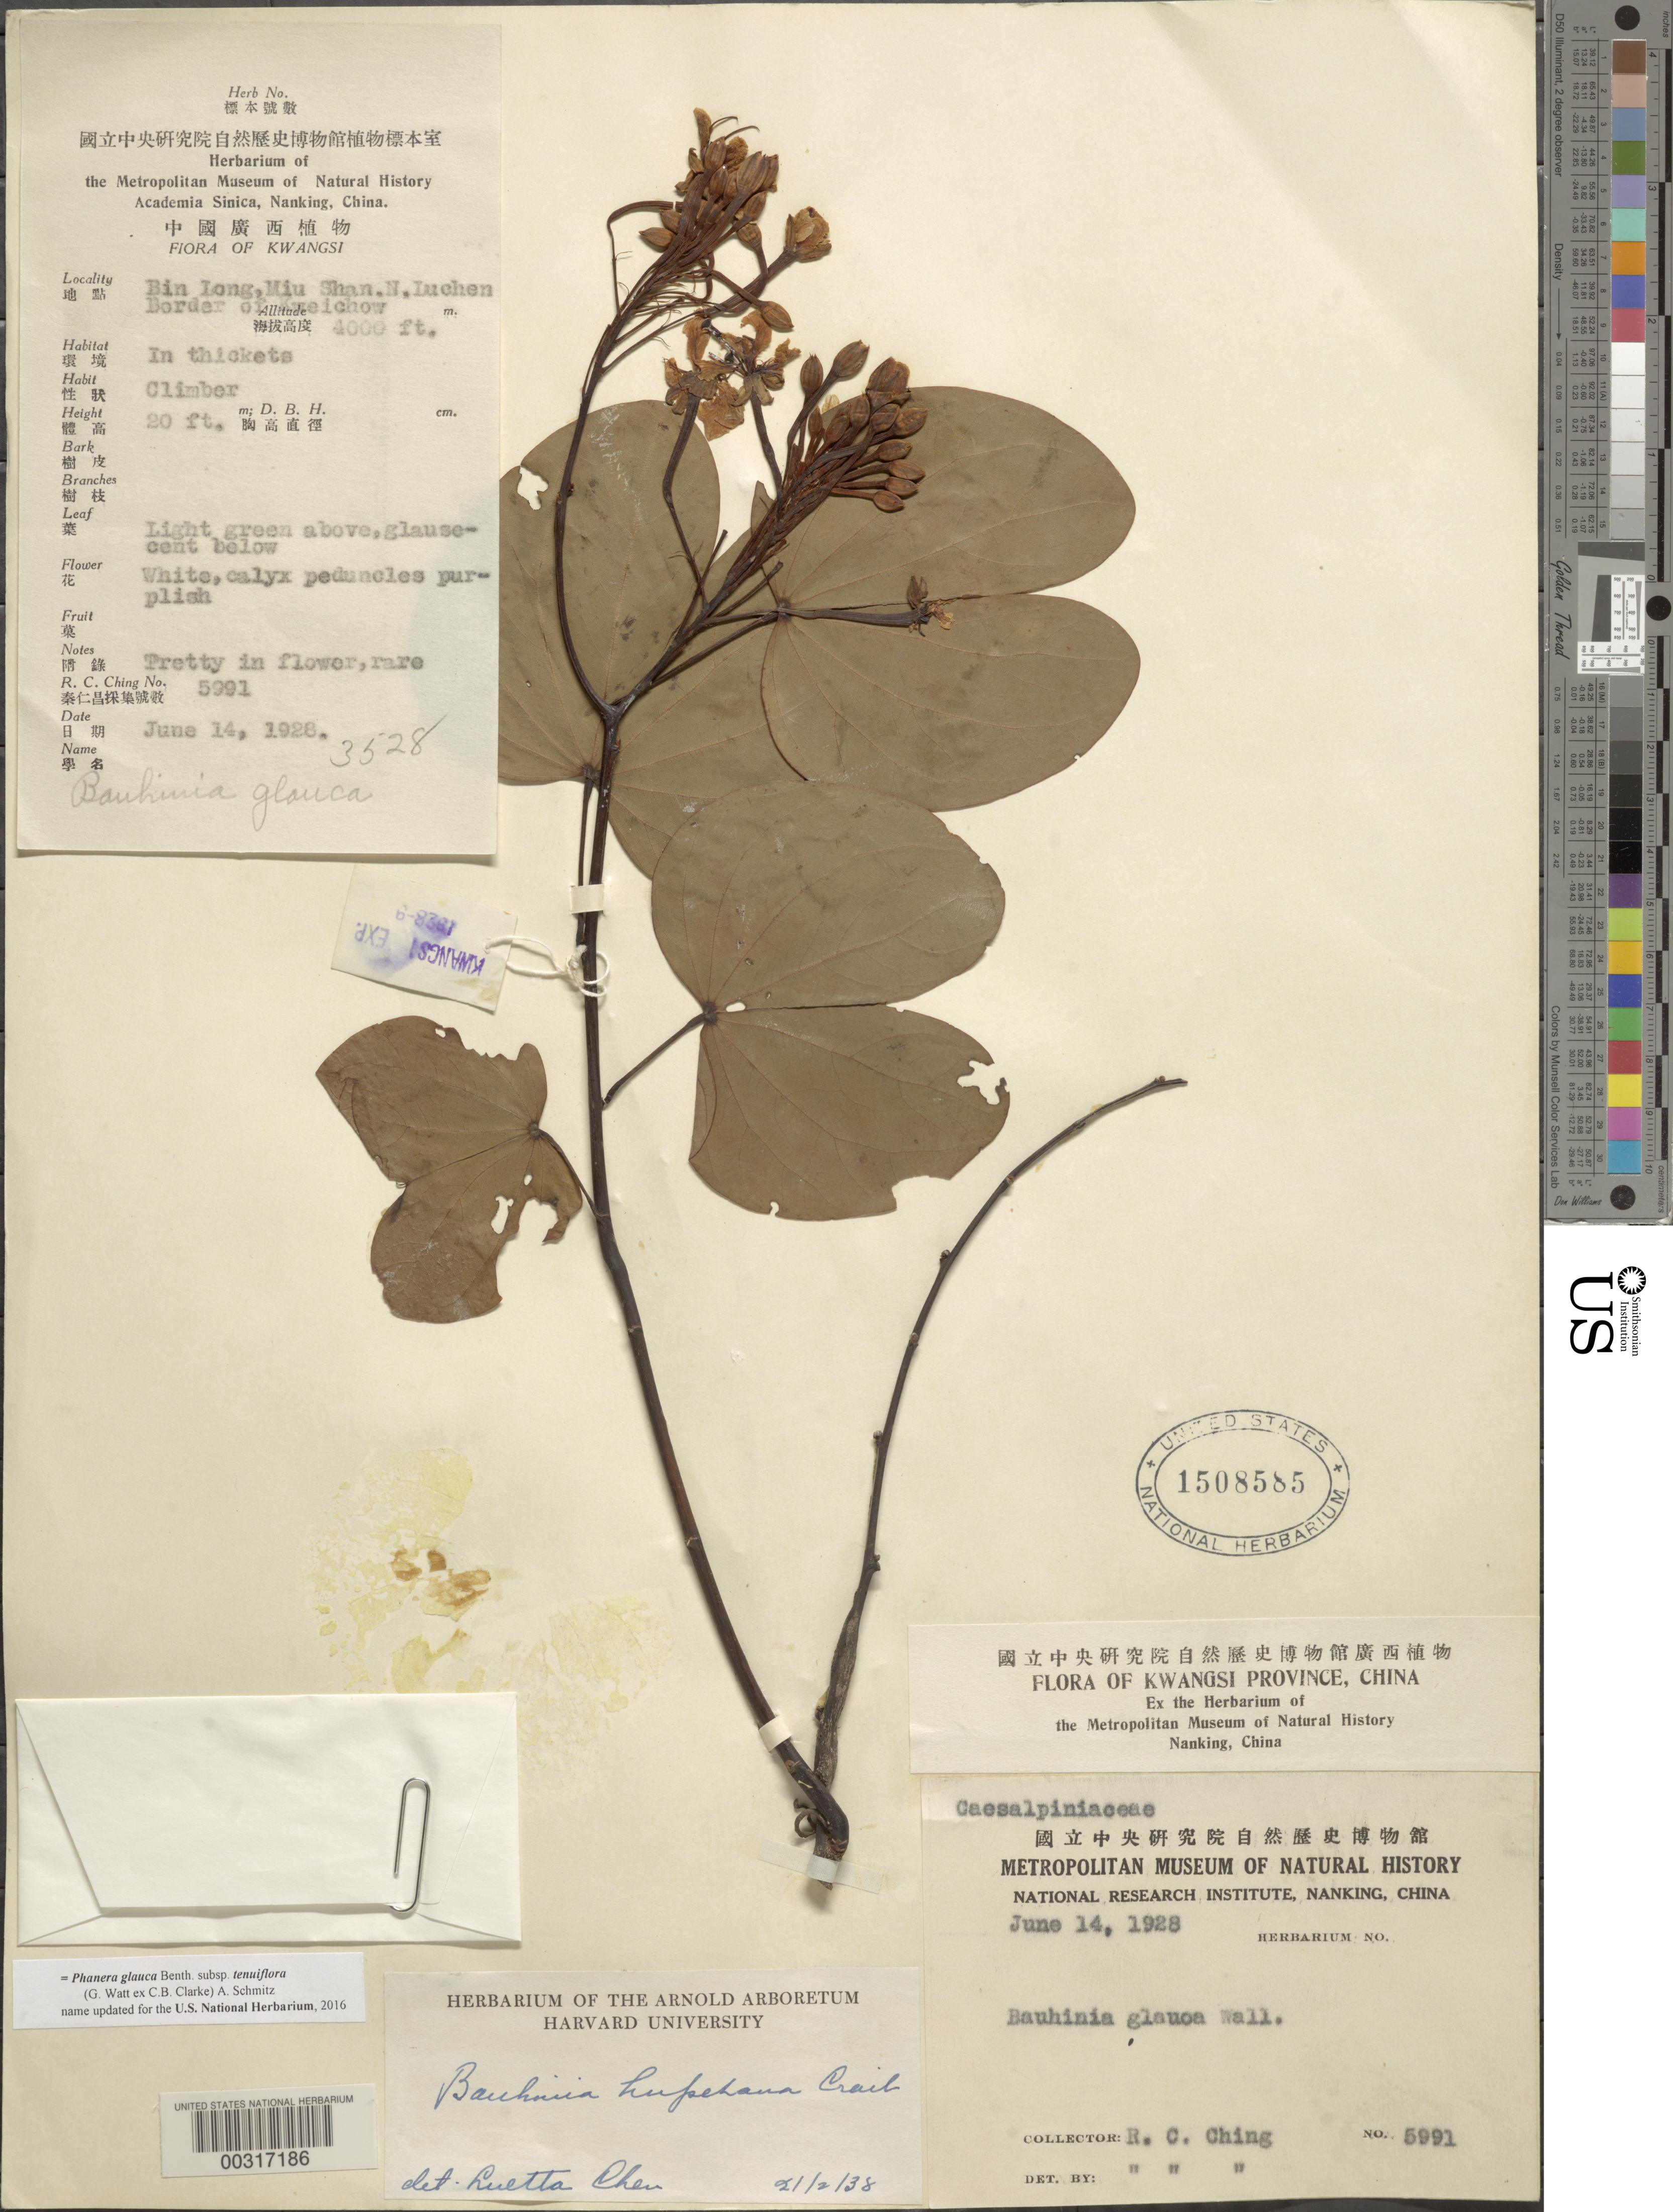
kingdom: Plantae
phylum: Tracheophyta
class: Magnoliopsida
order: Fabales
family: Fabaceae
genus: Phanera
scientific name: Phanera glauca subsp. tenuiflora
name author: (Watt ex C.B. Clarke) A.Schmitz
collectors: R. C. Ching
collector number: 5991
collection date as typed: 14 Jun 1928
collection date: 1928-06-14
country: China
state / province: Guangxi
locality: Bin long, miu shan, n luchen border of kweichow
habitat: In thickets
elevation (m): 1219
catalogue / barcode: US 1508585